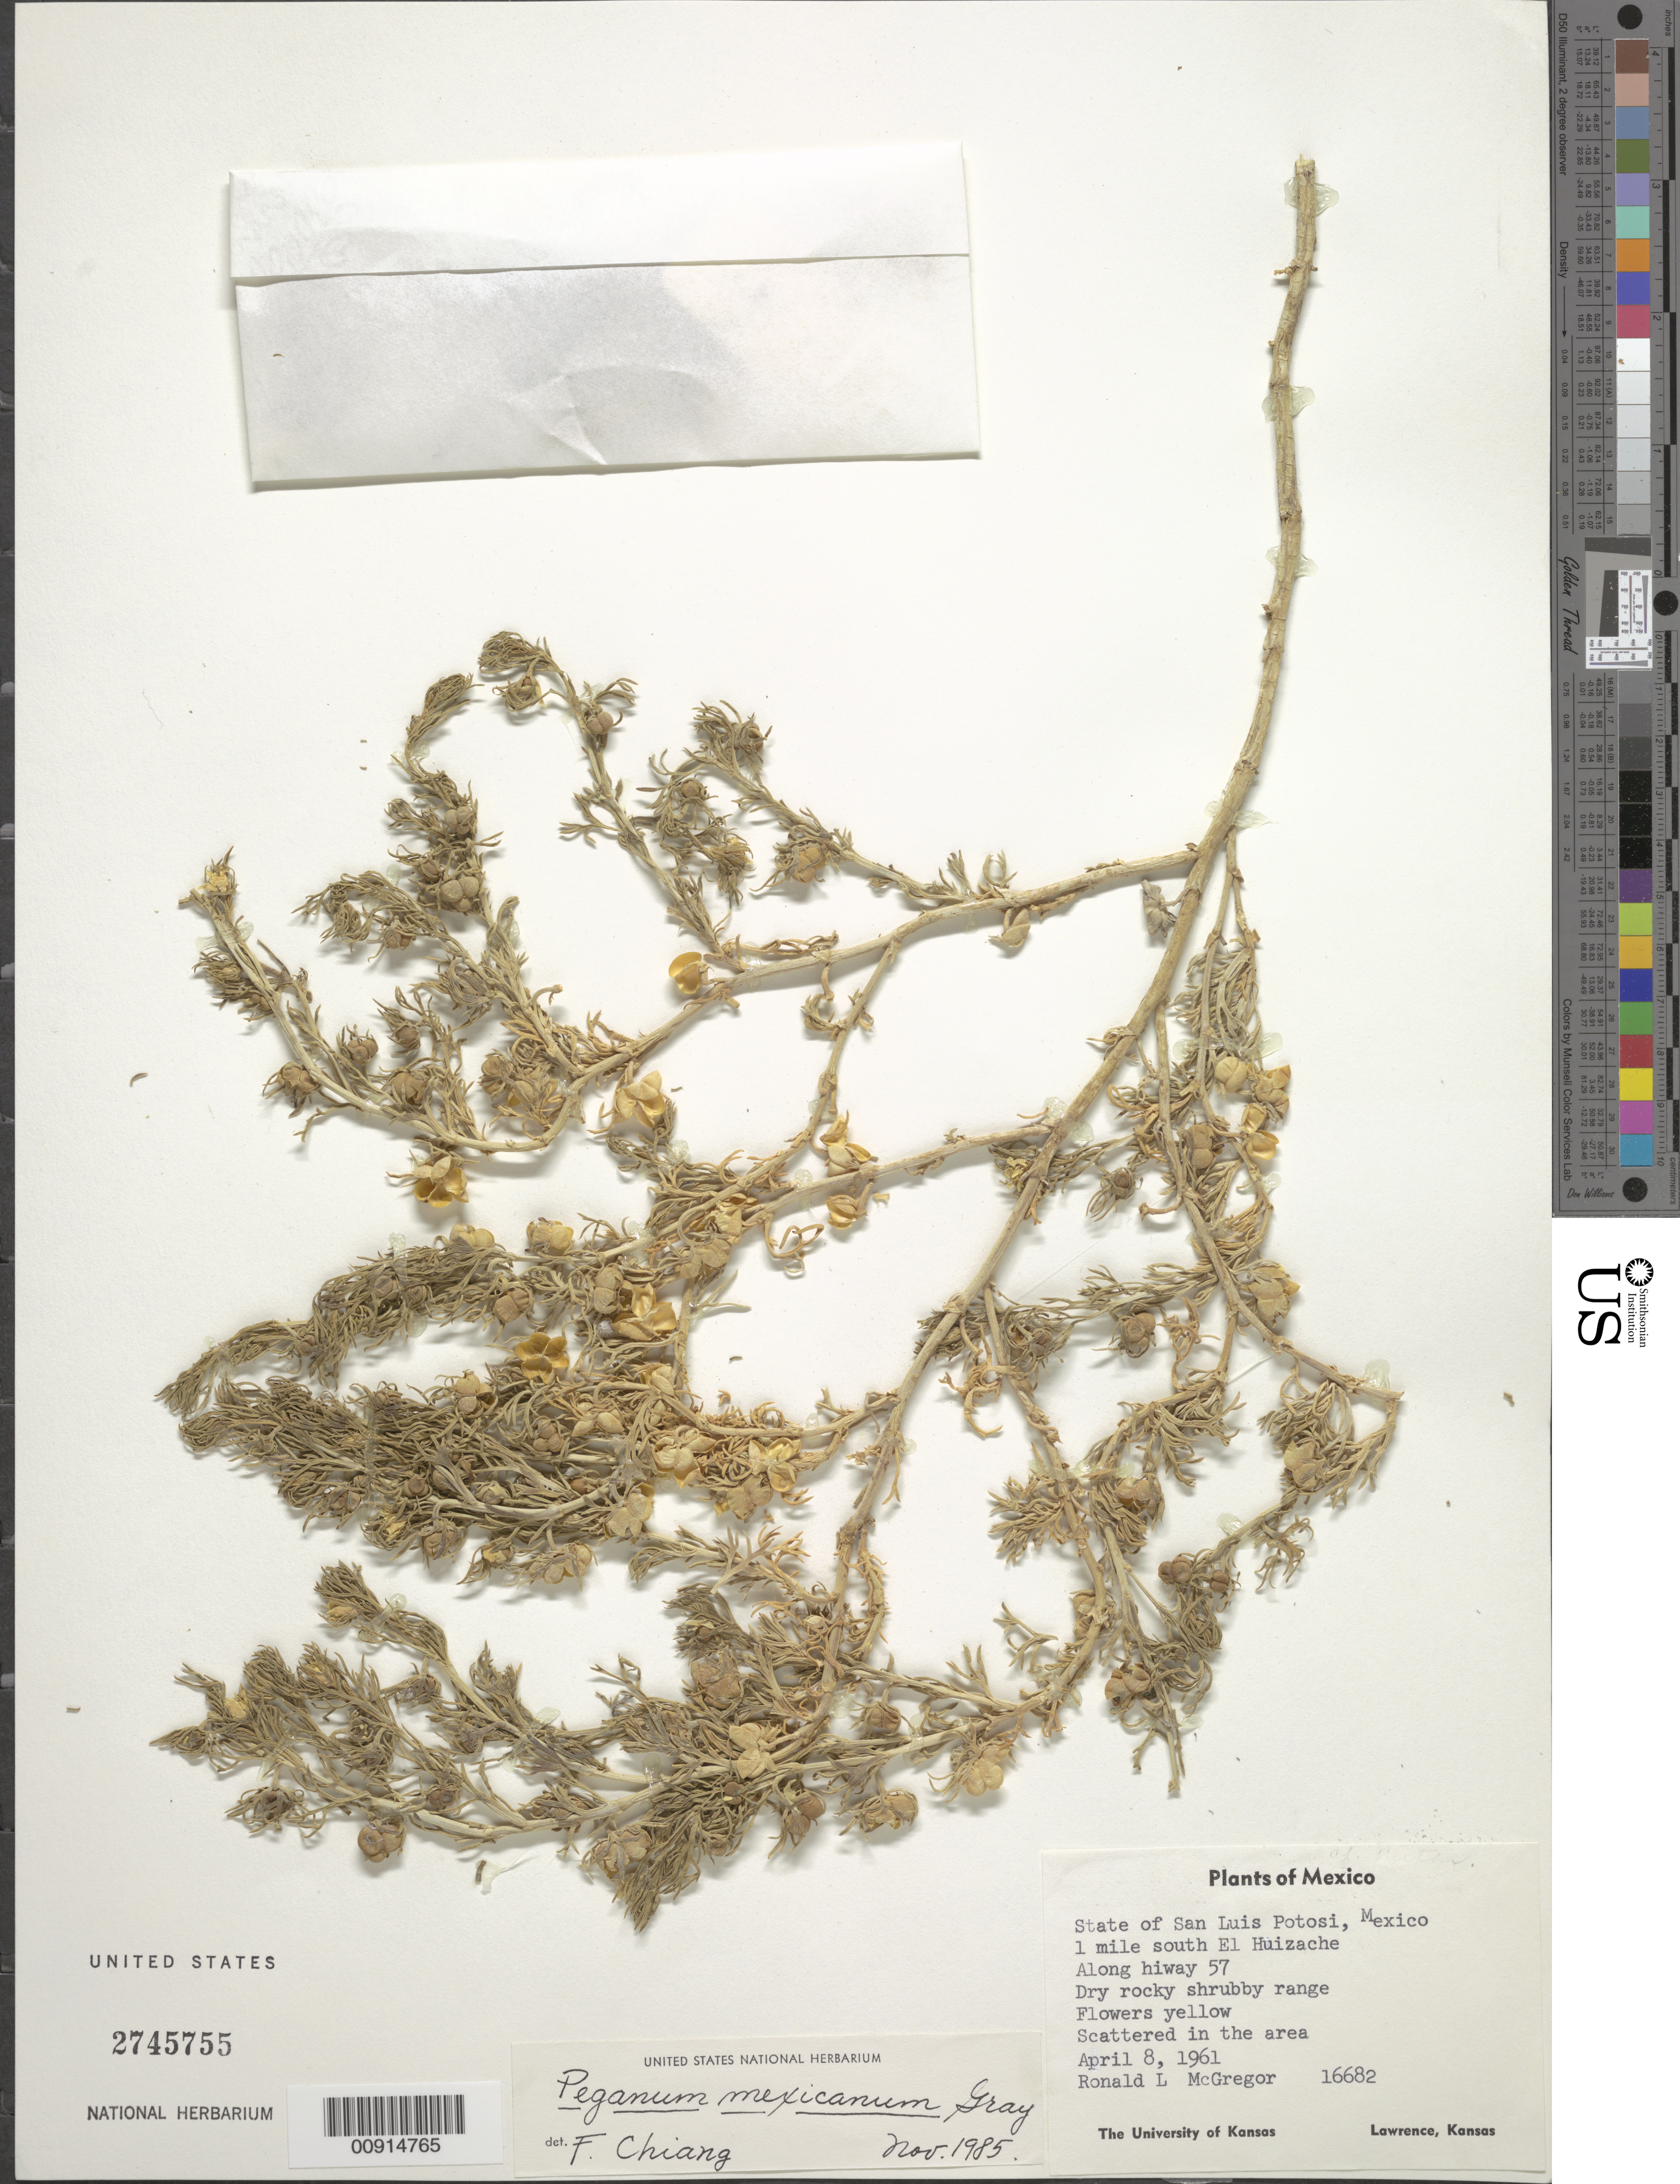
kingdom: Plantae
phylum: Tracheophyta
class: Magnoliopsida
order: Sapindales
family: Tetradiclidaceae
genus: Peganum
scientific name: Peganum mexicanum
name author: A. Gray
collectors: R. McGregor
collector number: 16682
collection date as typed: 08 Apr 1961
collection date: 1961-04-08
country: Mexico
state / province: San Luis Potosí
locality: State of San Luis Potosí: 1 mile south El Huizache, along highway 57.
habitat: Dry rocky shrubby range.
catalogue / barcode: US 2745755